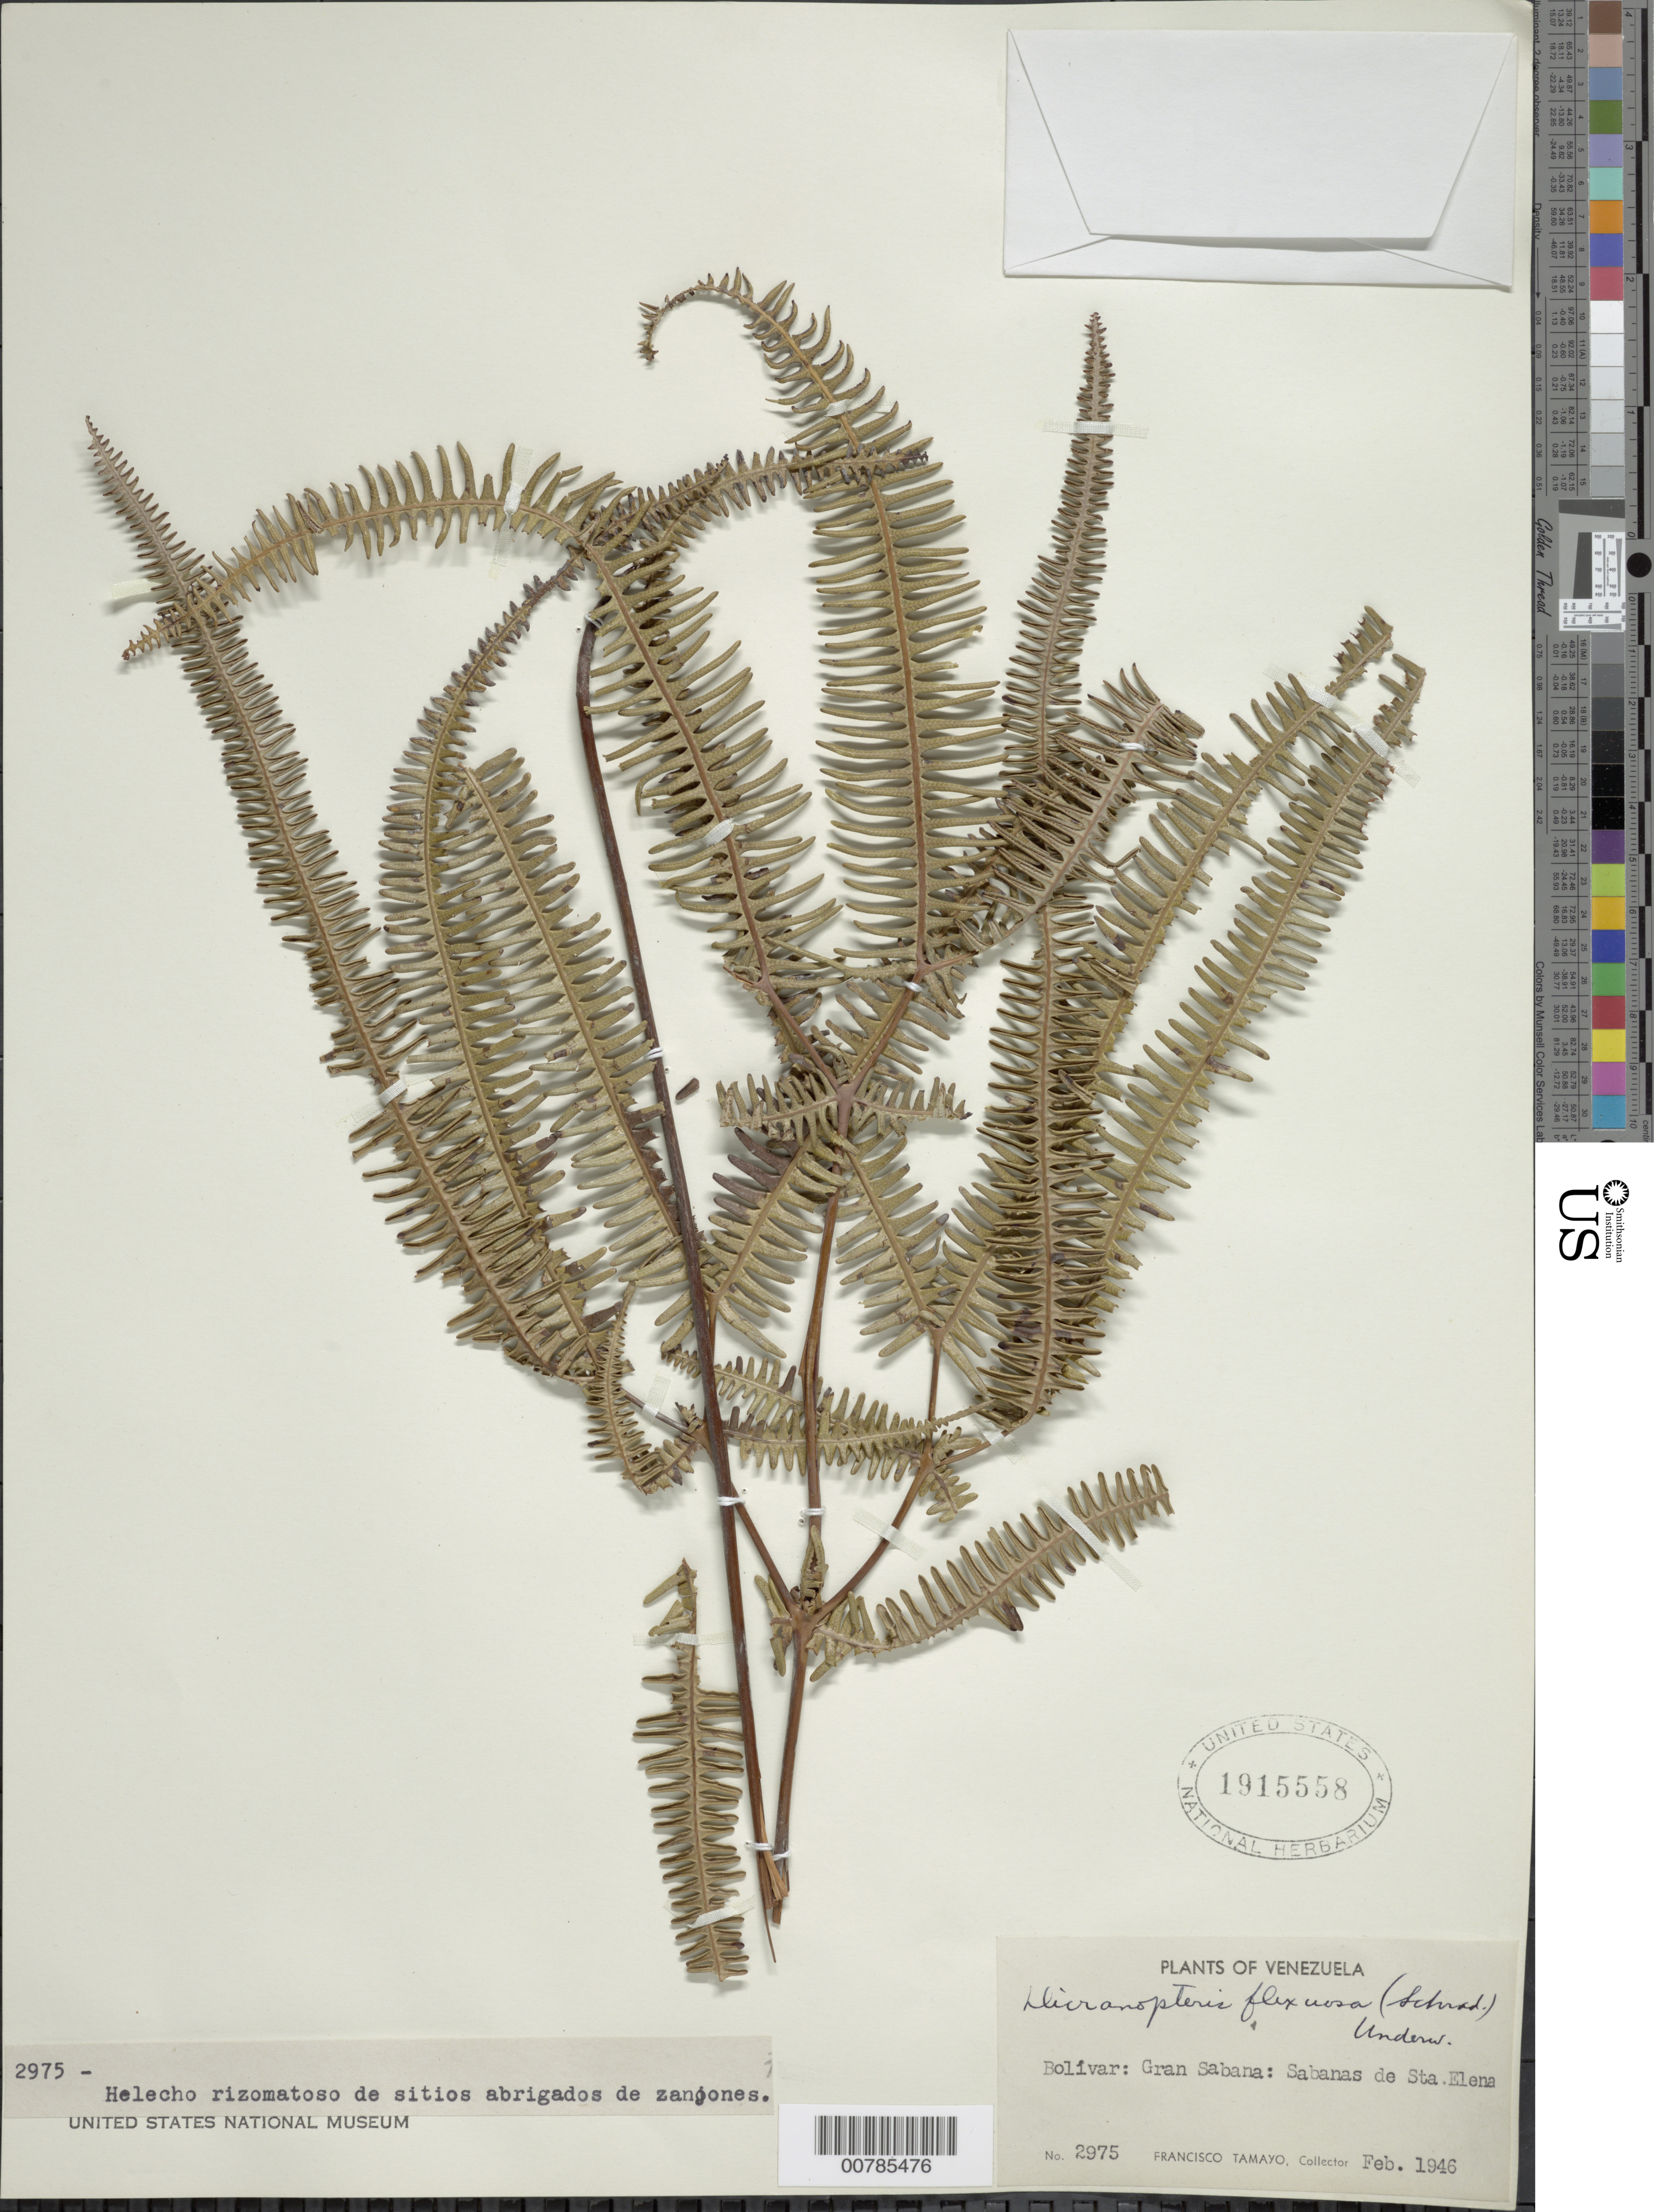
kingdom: Plantae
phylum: Tracheophyta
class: Polypodiopsida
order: Gleicheniales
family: Gleicheniaceae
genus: Dicranopteris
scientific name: Dicranopteris flexuosa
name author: (Schrad.) Underw.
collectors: F. Tamayo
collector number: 2975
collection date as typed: Feb-46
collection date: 1946-02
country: Venezuela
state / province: Bolívar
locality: Gran Sabana, Sta. Elena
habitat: Sitios abrigados de zanjones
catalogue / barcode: US 1915558